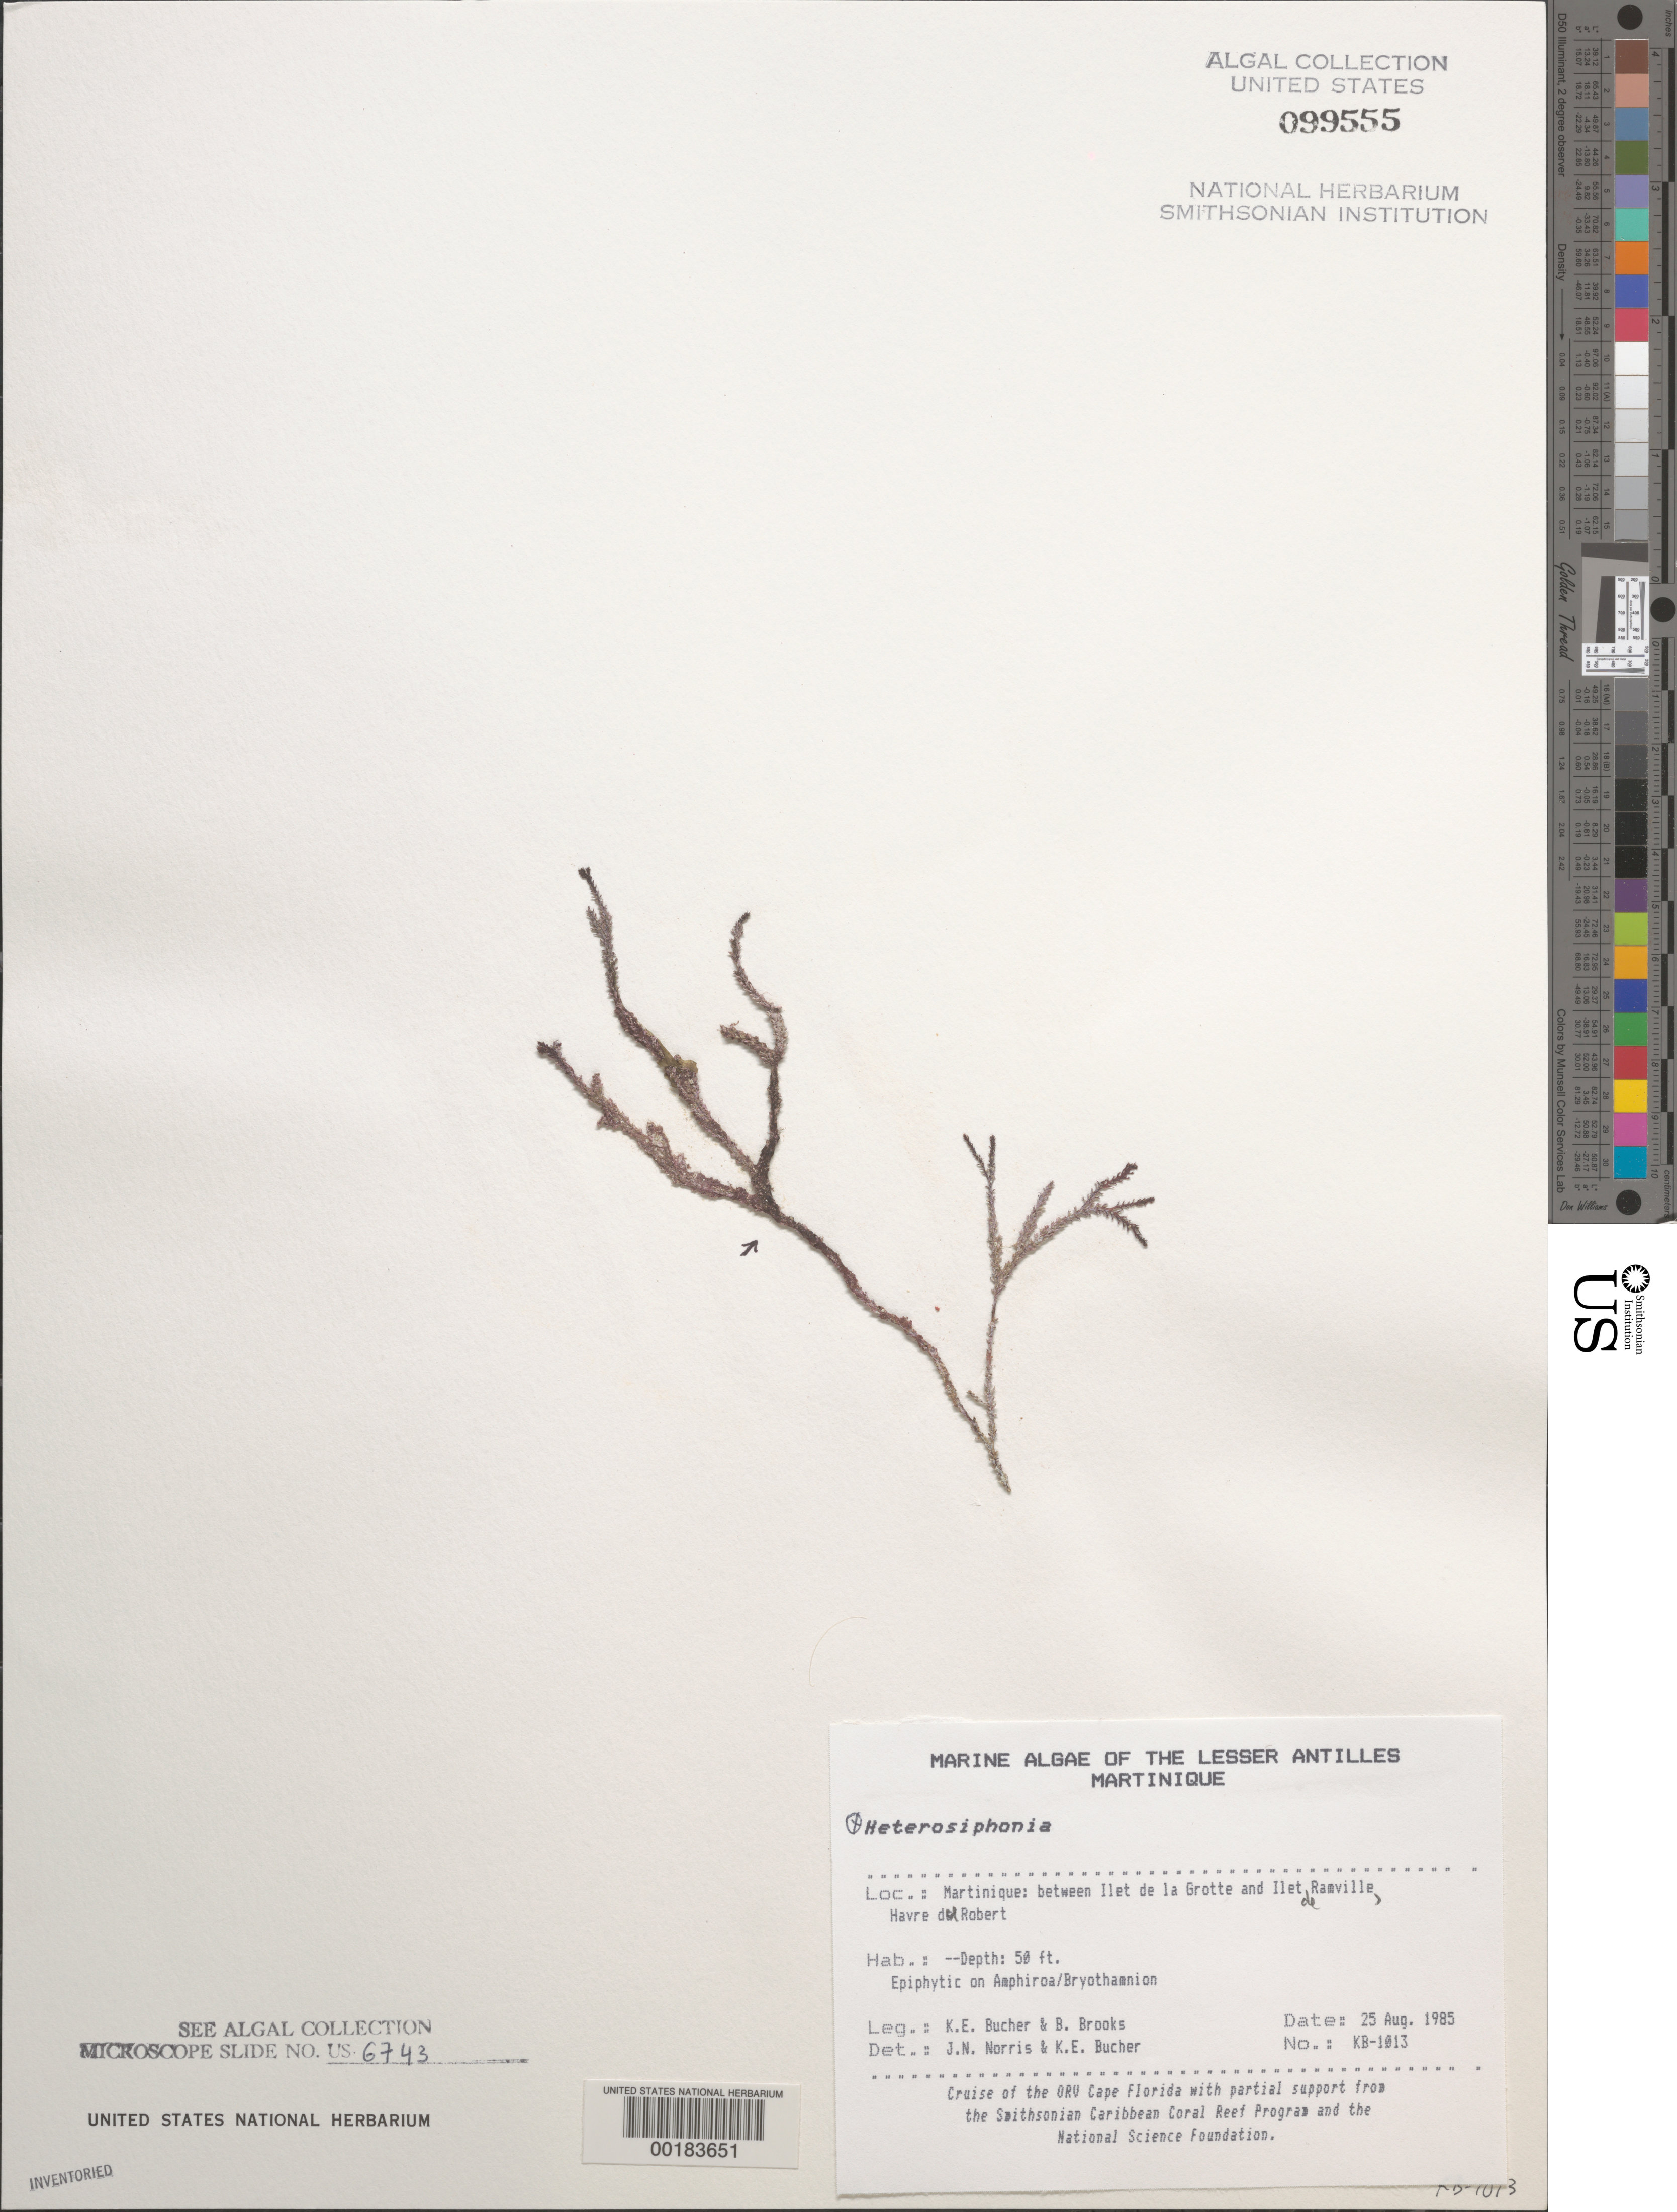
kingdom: Plantae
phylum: Rhodophyta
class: Florideophyceae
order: Ceramiales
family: Dasyaceae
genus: Heterosiphonia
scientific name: Heterosiphonia sp.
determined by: Norris, J. N.; Bucher, K. E.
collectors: K. E. Bucher & B. Brooks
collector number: Kb-1013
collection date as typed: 25 Aug 1985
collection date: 1985-08-25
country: Martinique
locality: Between Ilet de la Grotte and Ilet de Ramville, Havre du Robert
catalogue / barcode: US 99555